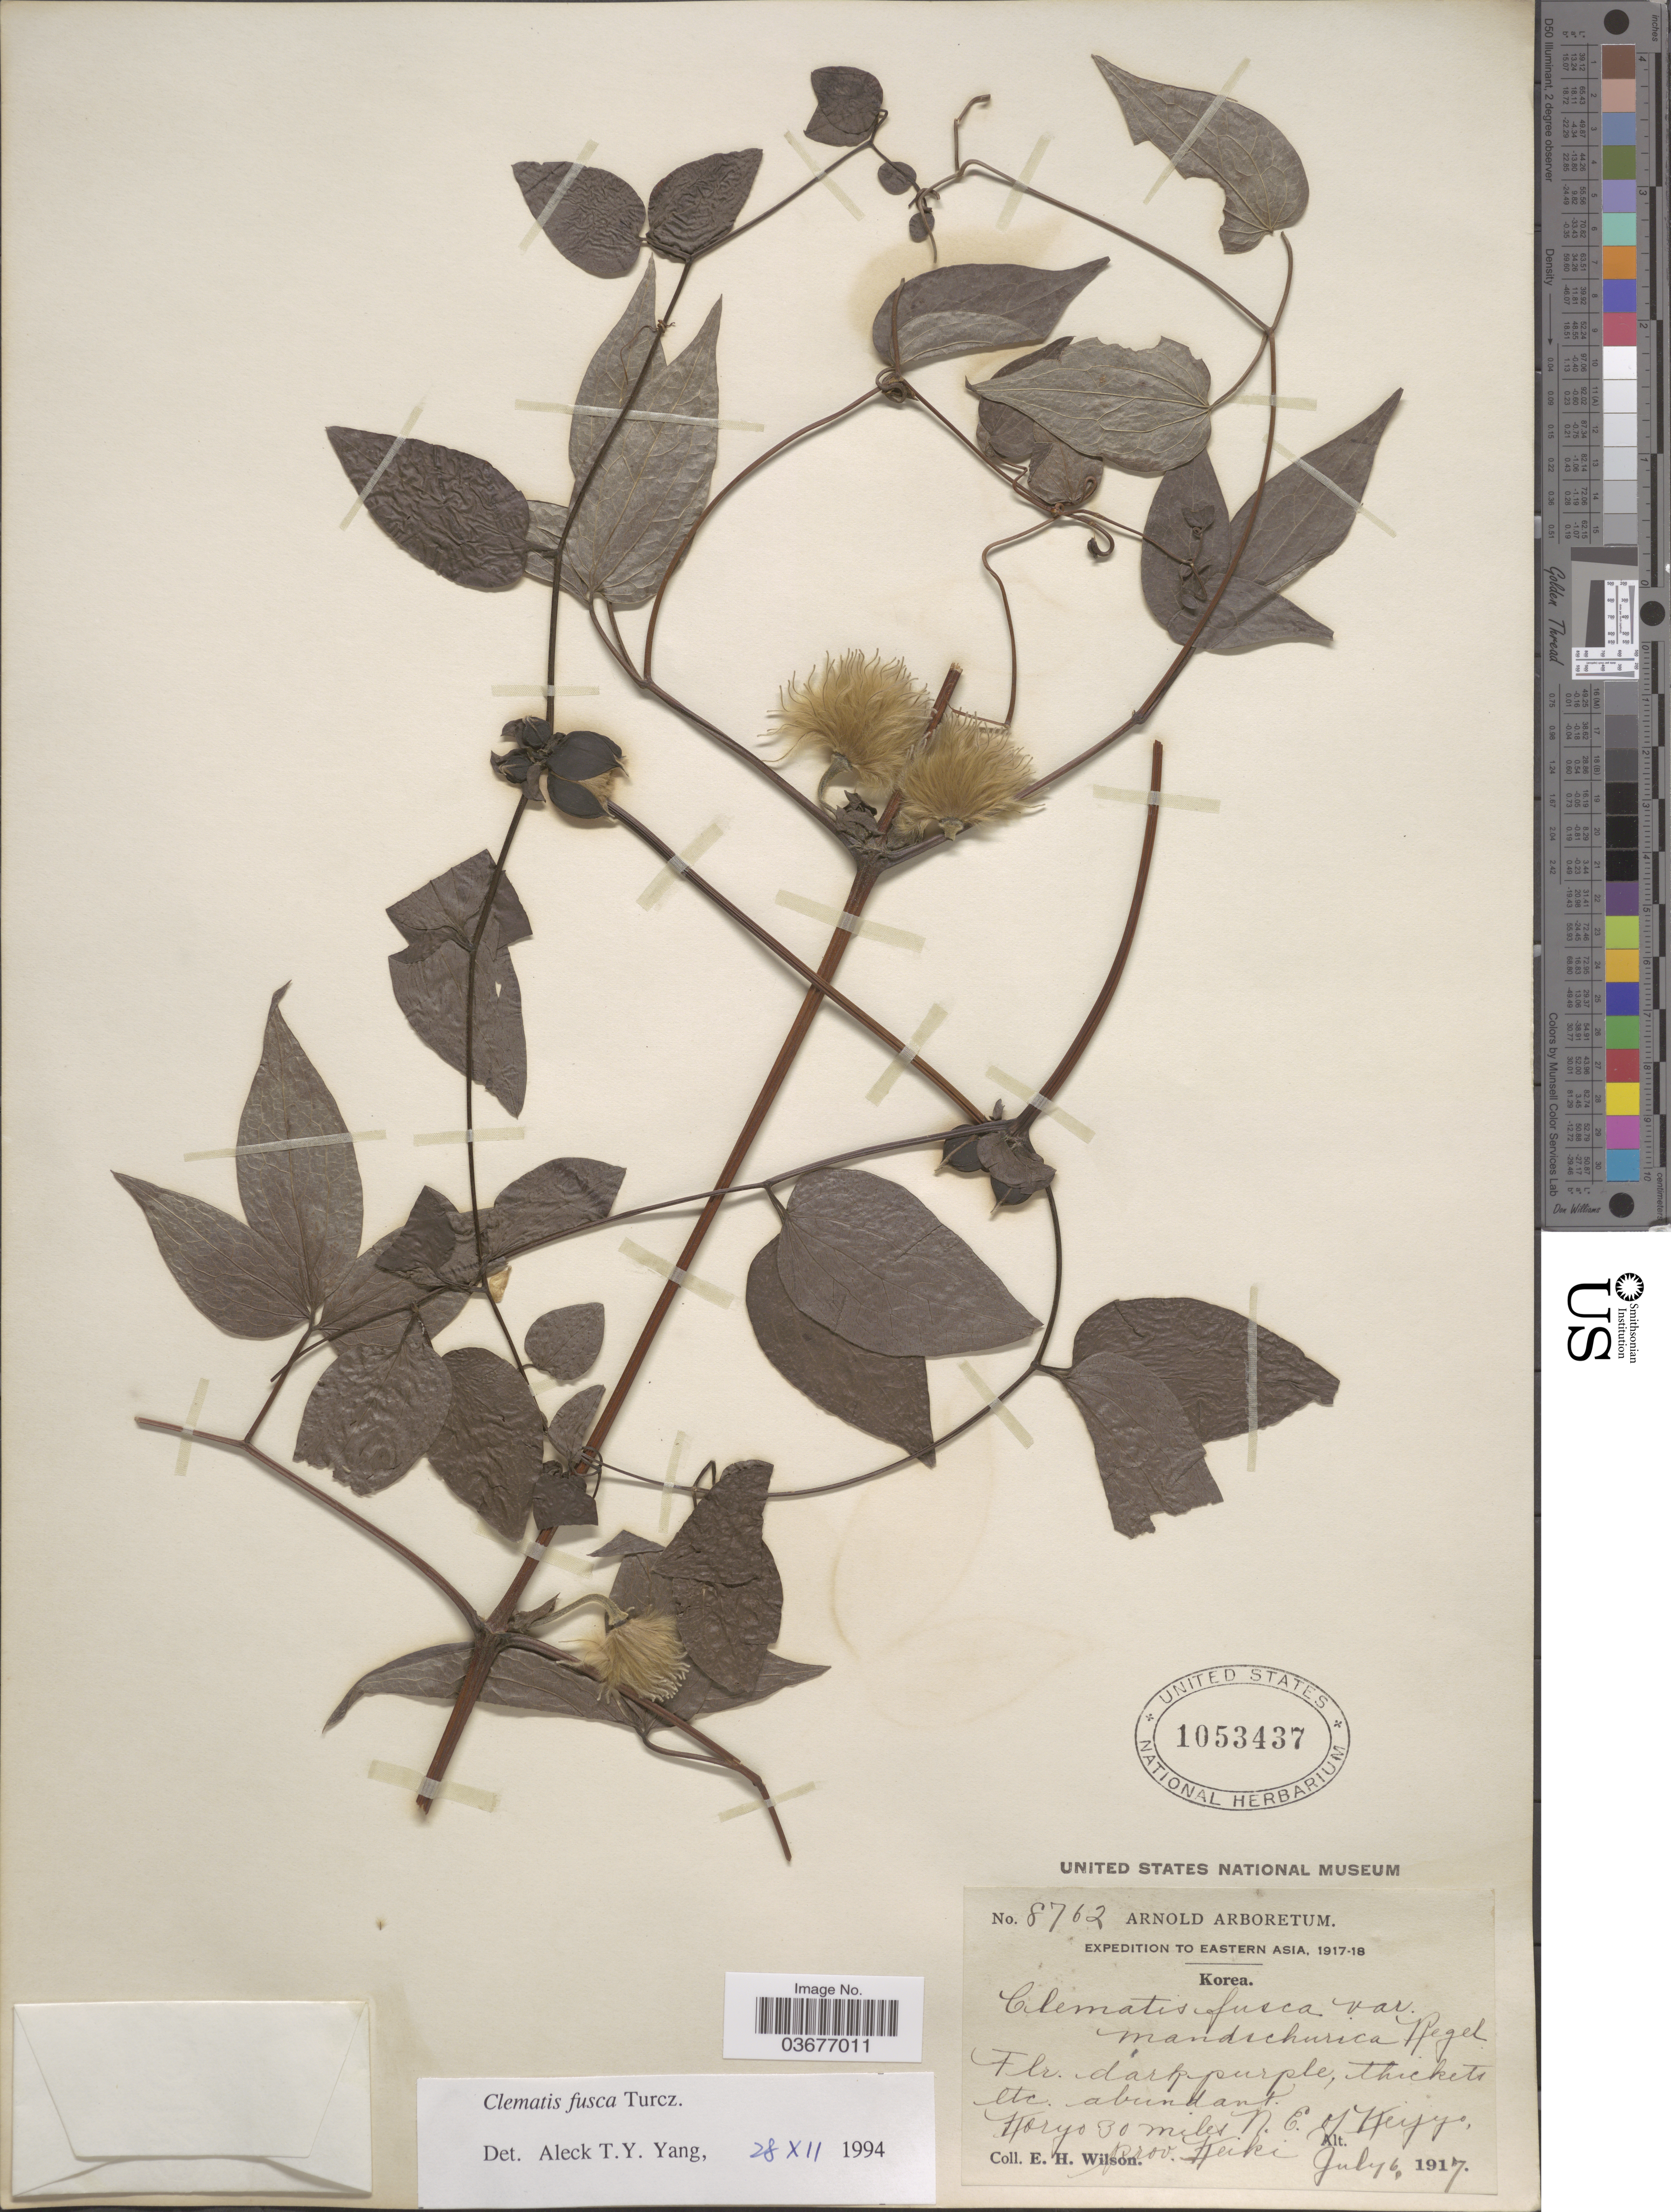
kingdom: Plantae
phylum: Tracheophyta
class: Magnoliopsida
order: Ranunculales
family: Ranunculaceae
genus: Clematis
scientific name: Clematis fusca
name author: Turcz.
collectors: E. Wilson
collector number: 8762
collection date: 1917-07-06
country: South Korea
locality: Eastern Asia. Koryo 30 miles N. E. of Keijyo, Prov. Keiki.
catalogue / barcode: US 1053437